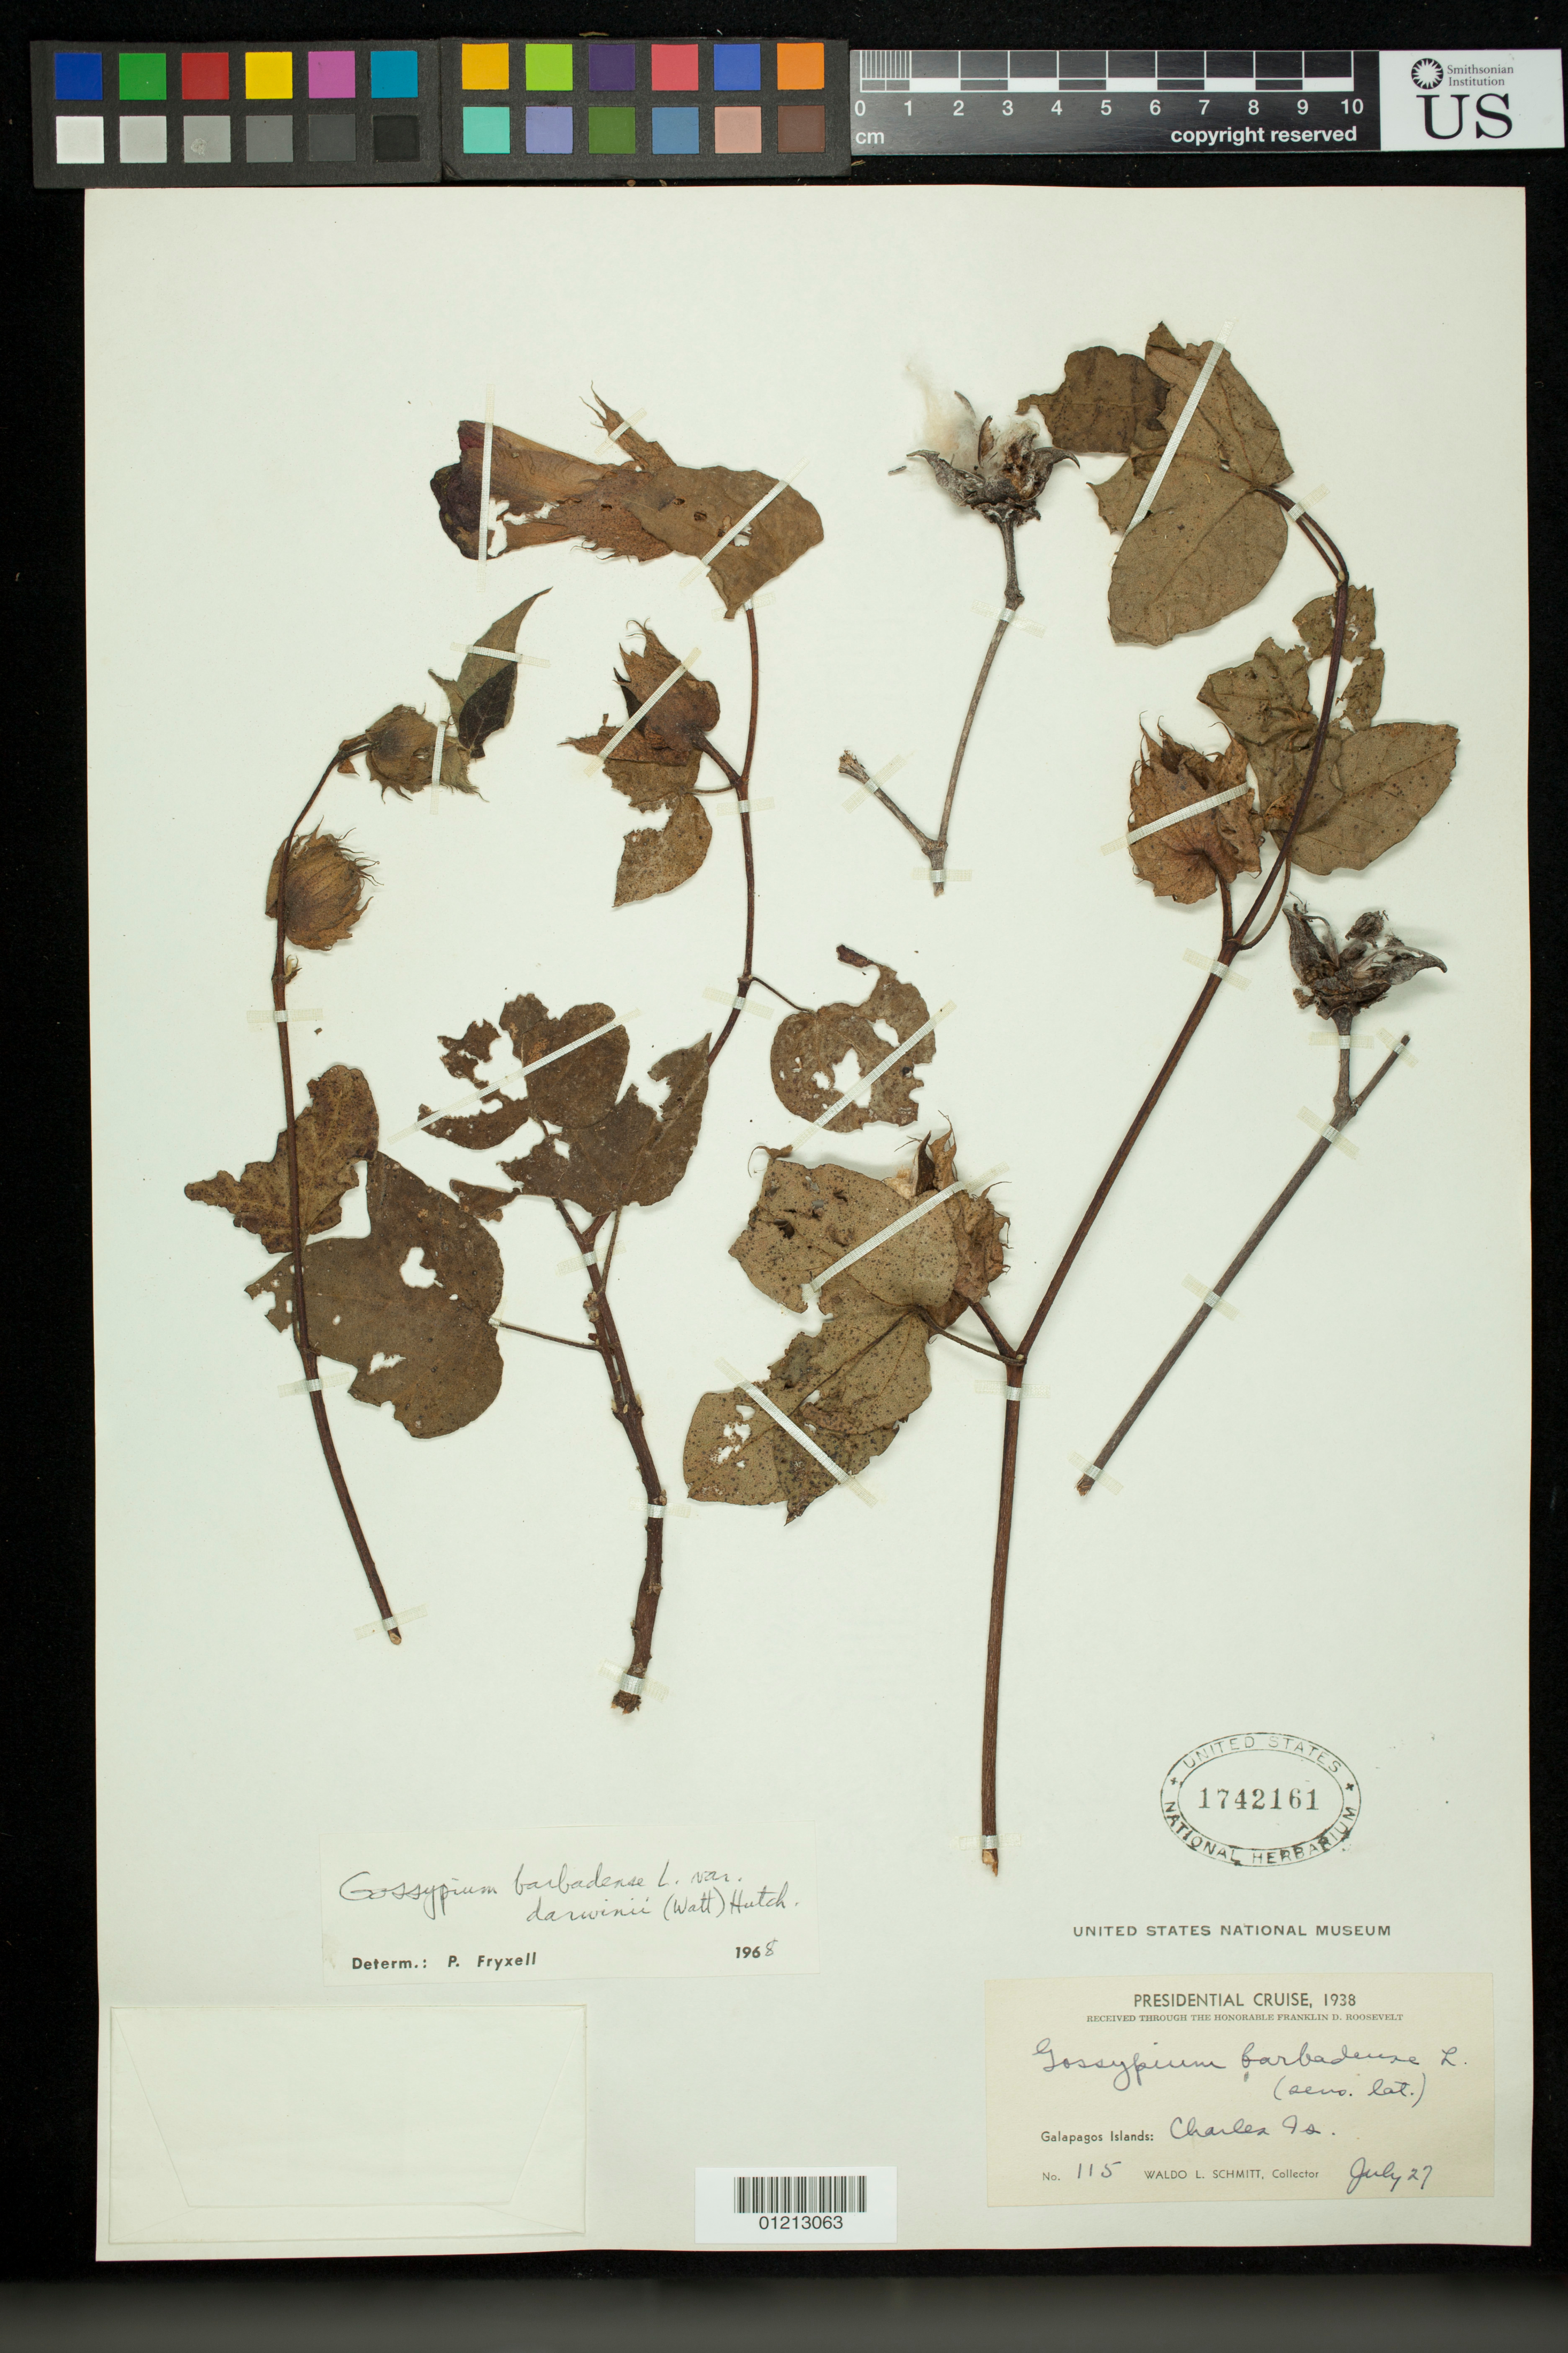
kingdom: Plantae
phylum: Tracheophyta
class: Magnoliopsida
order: Malvales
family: Malvaceae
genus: Gossypium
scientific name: Gossypium barbadense var. darwinii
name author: (G. Watt) J.B. Hutch.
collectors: W. L. Schmitt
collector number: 115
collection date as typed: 27 Jul 1938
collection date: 1938-07-27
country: Ecuador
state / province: Colón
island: Floreana [Charles, Santa Maria]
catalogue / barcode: US 1742161